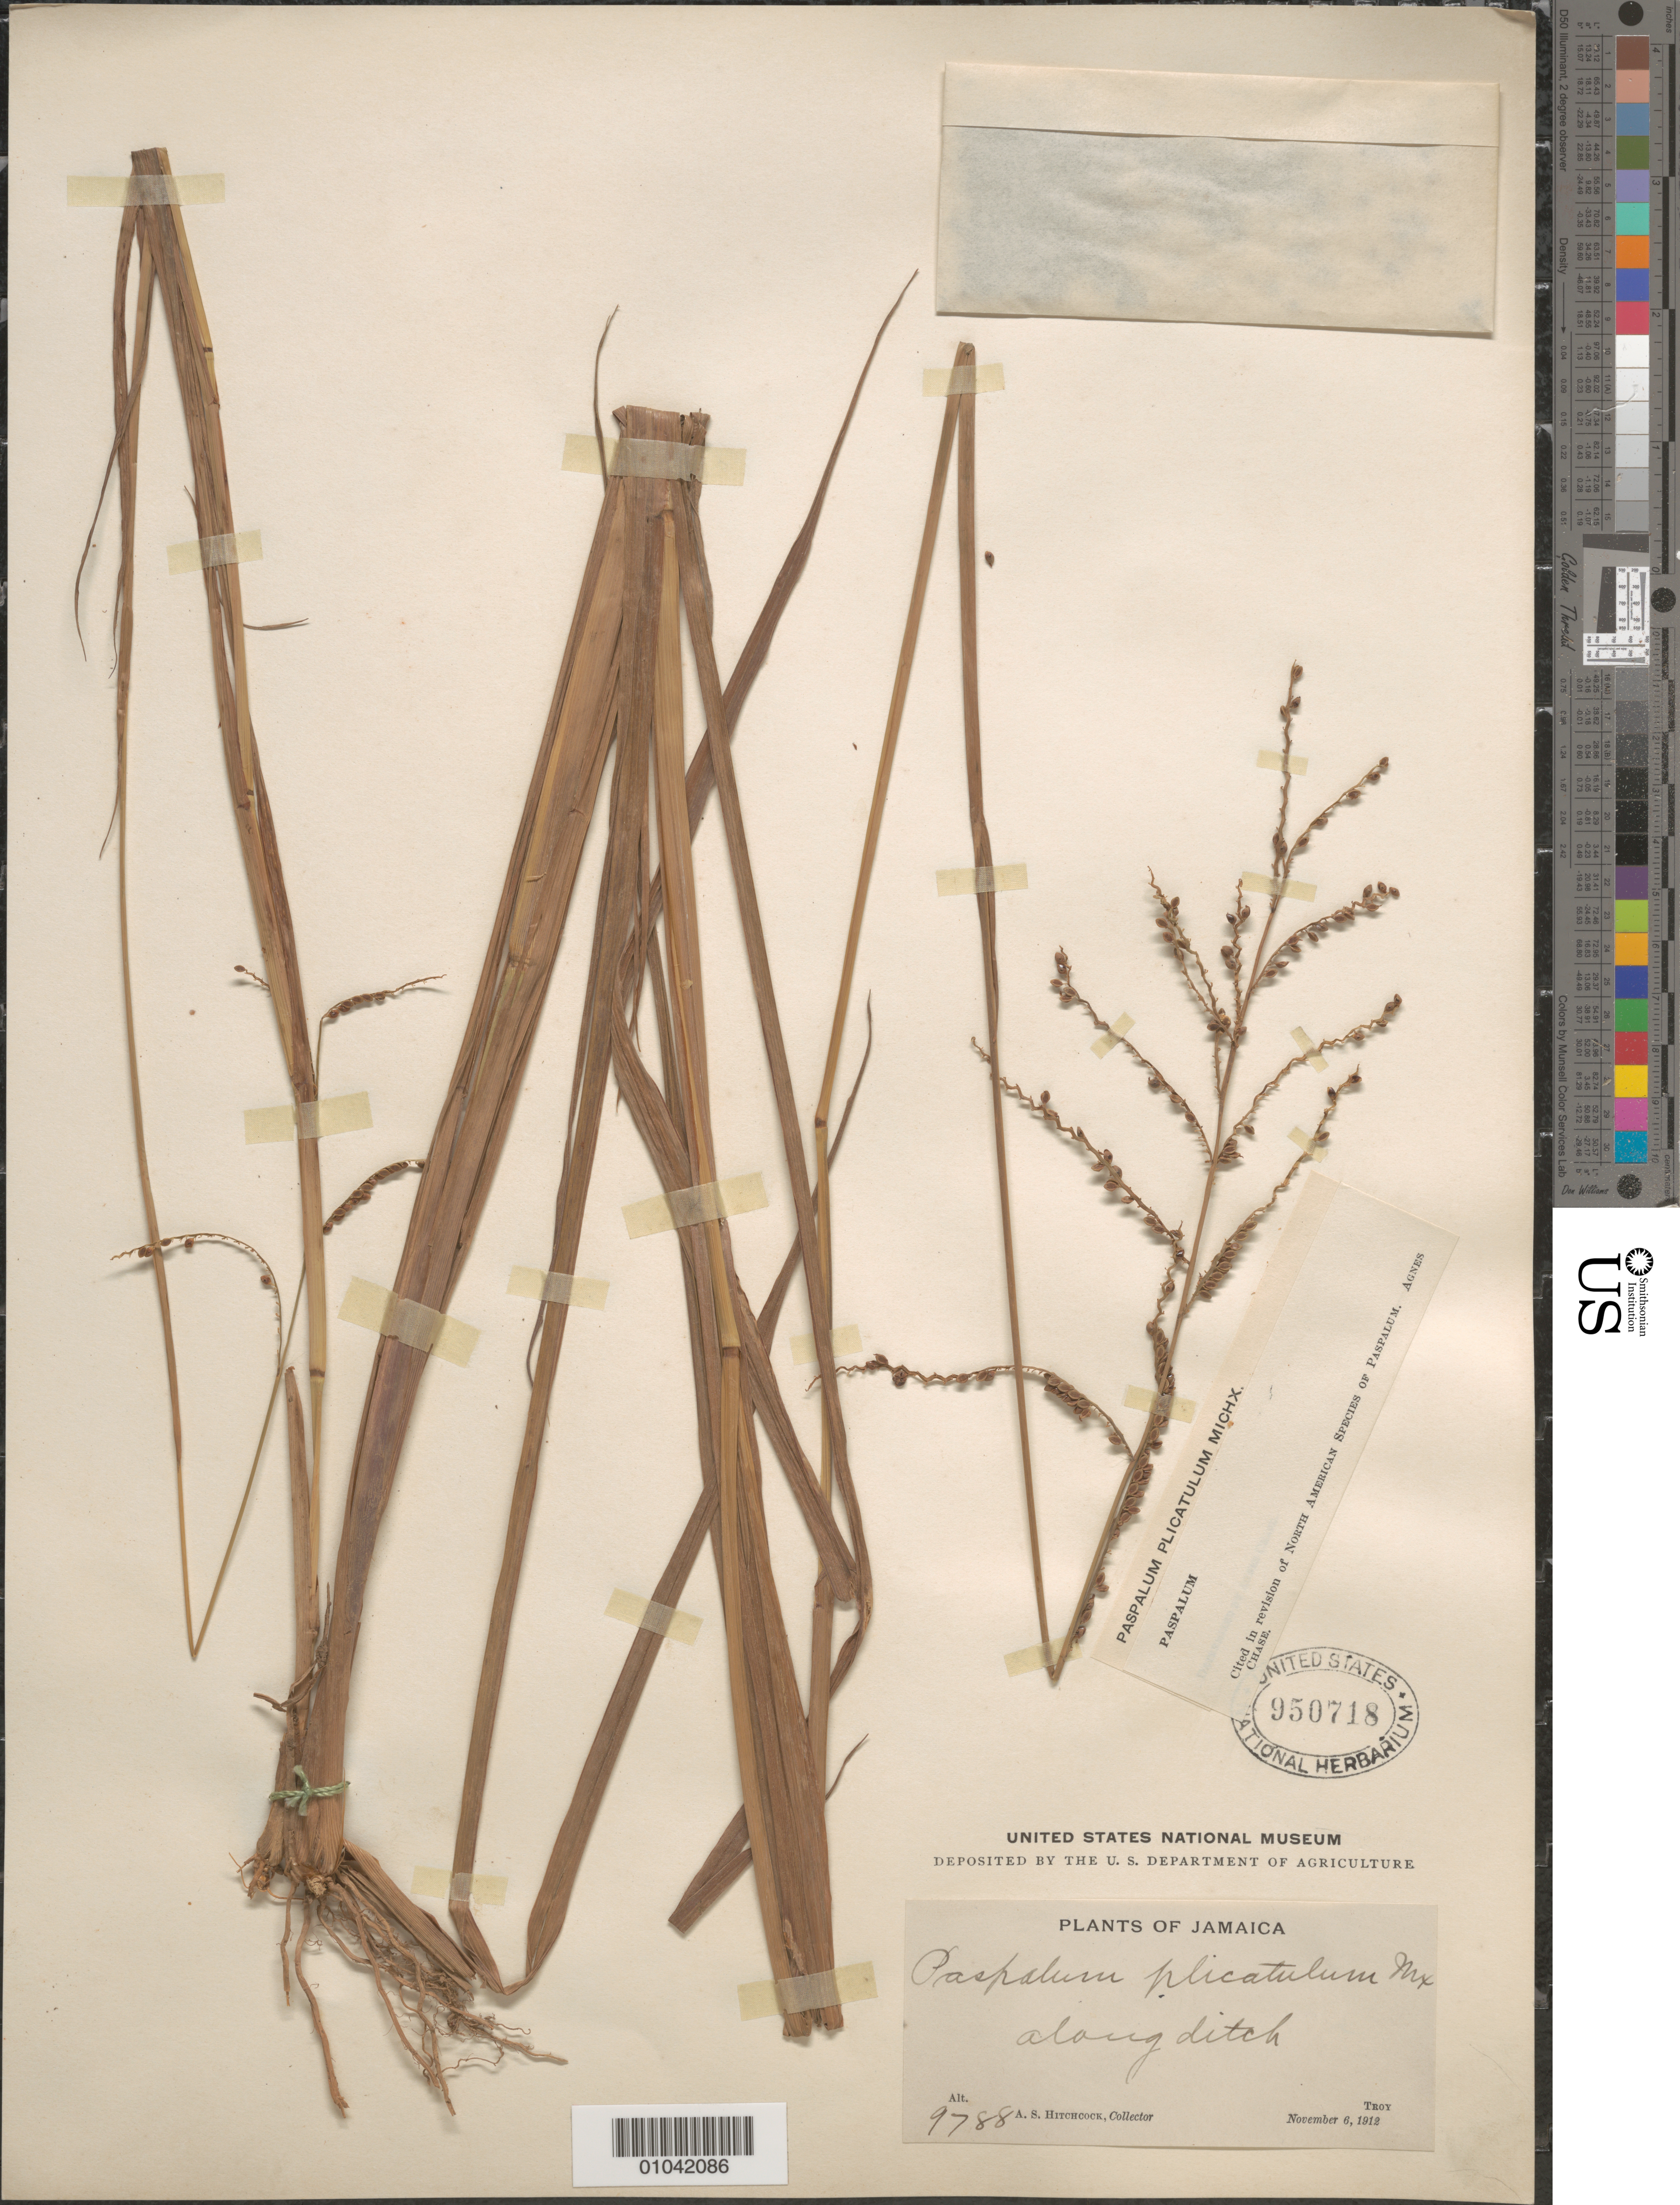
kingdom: Plantae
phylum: Tracheophyta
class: Liliopsida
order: Poales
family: Poaceae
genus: Paspalum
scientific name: Paspalum plicatulum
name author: Michx.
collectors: A. S. Hitchcock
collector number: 9788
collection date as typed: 06 Nov 1912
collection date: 1912-11-06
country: Jamaica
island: Jamaica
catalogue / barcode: US 950718